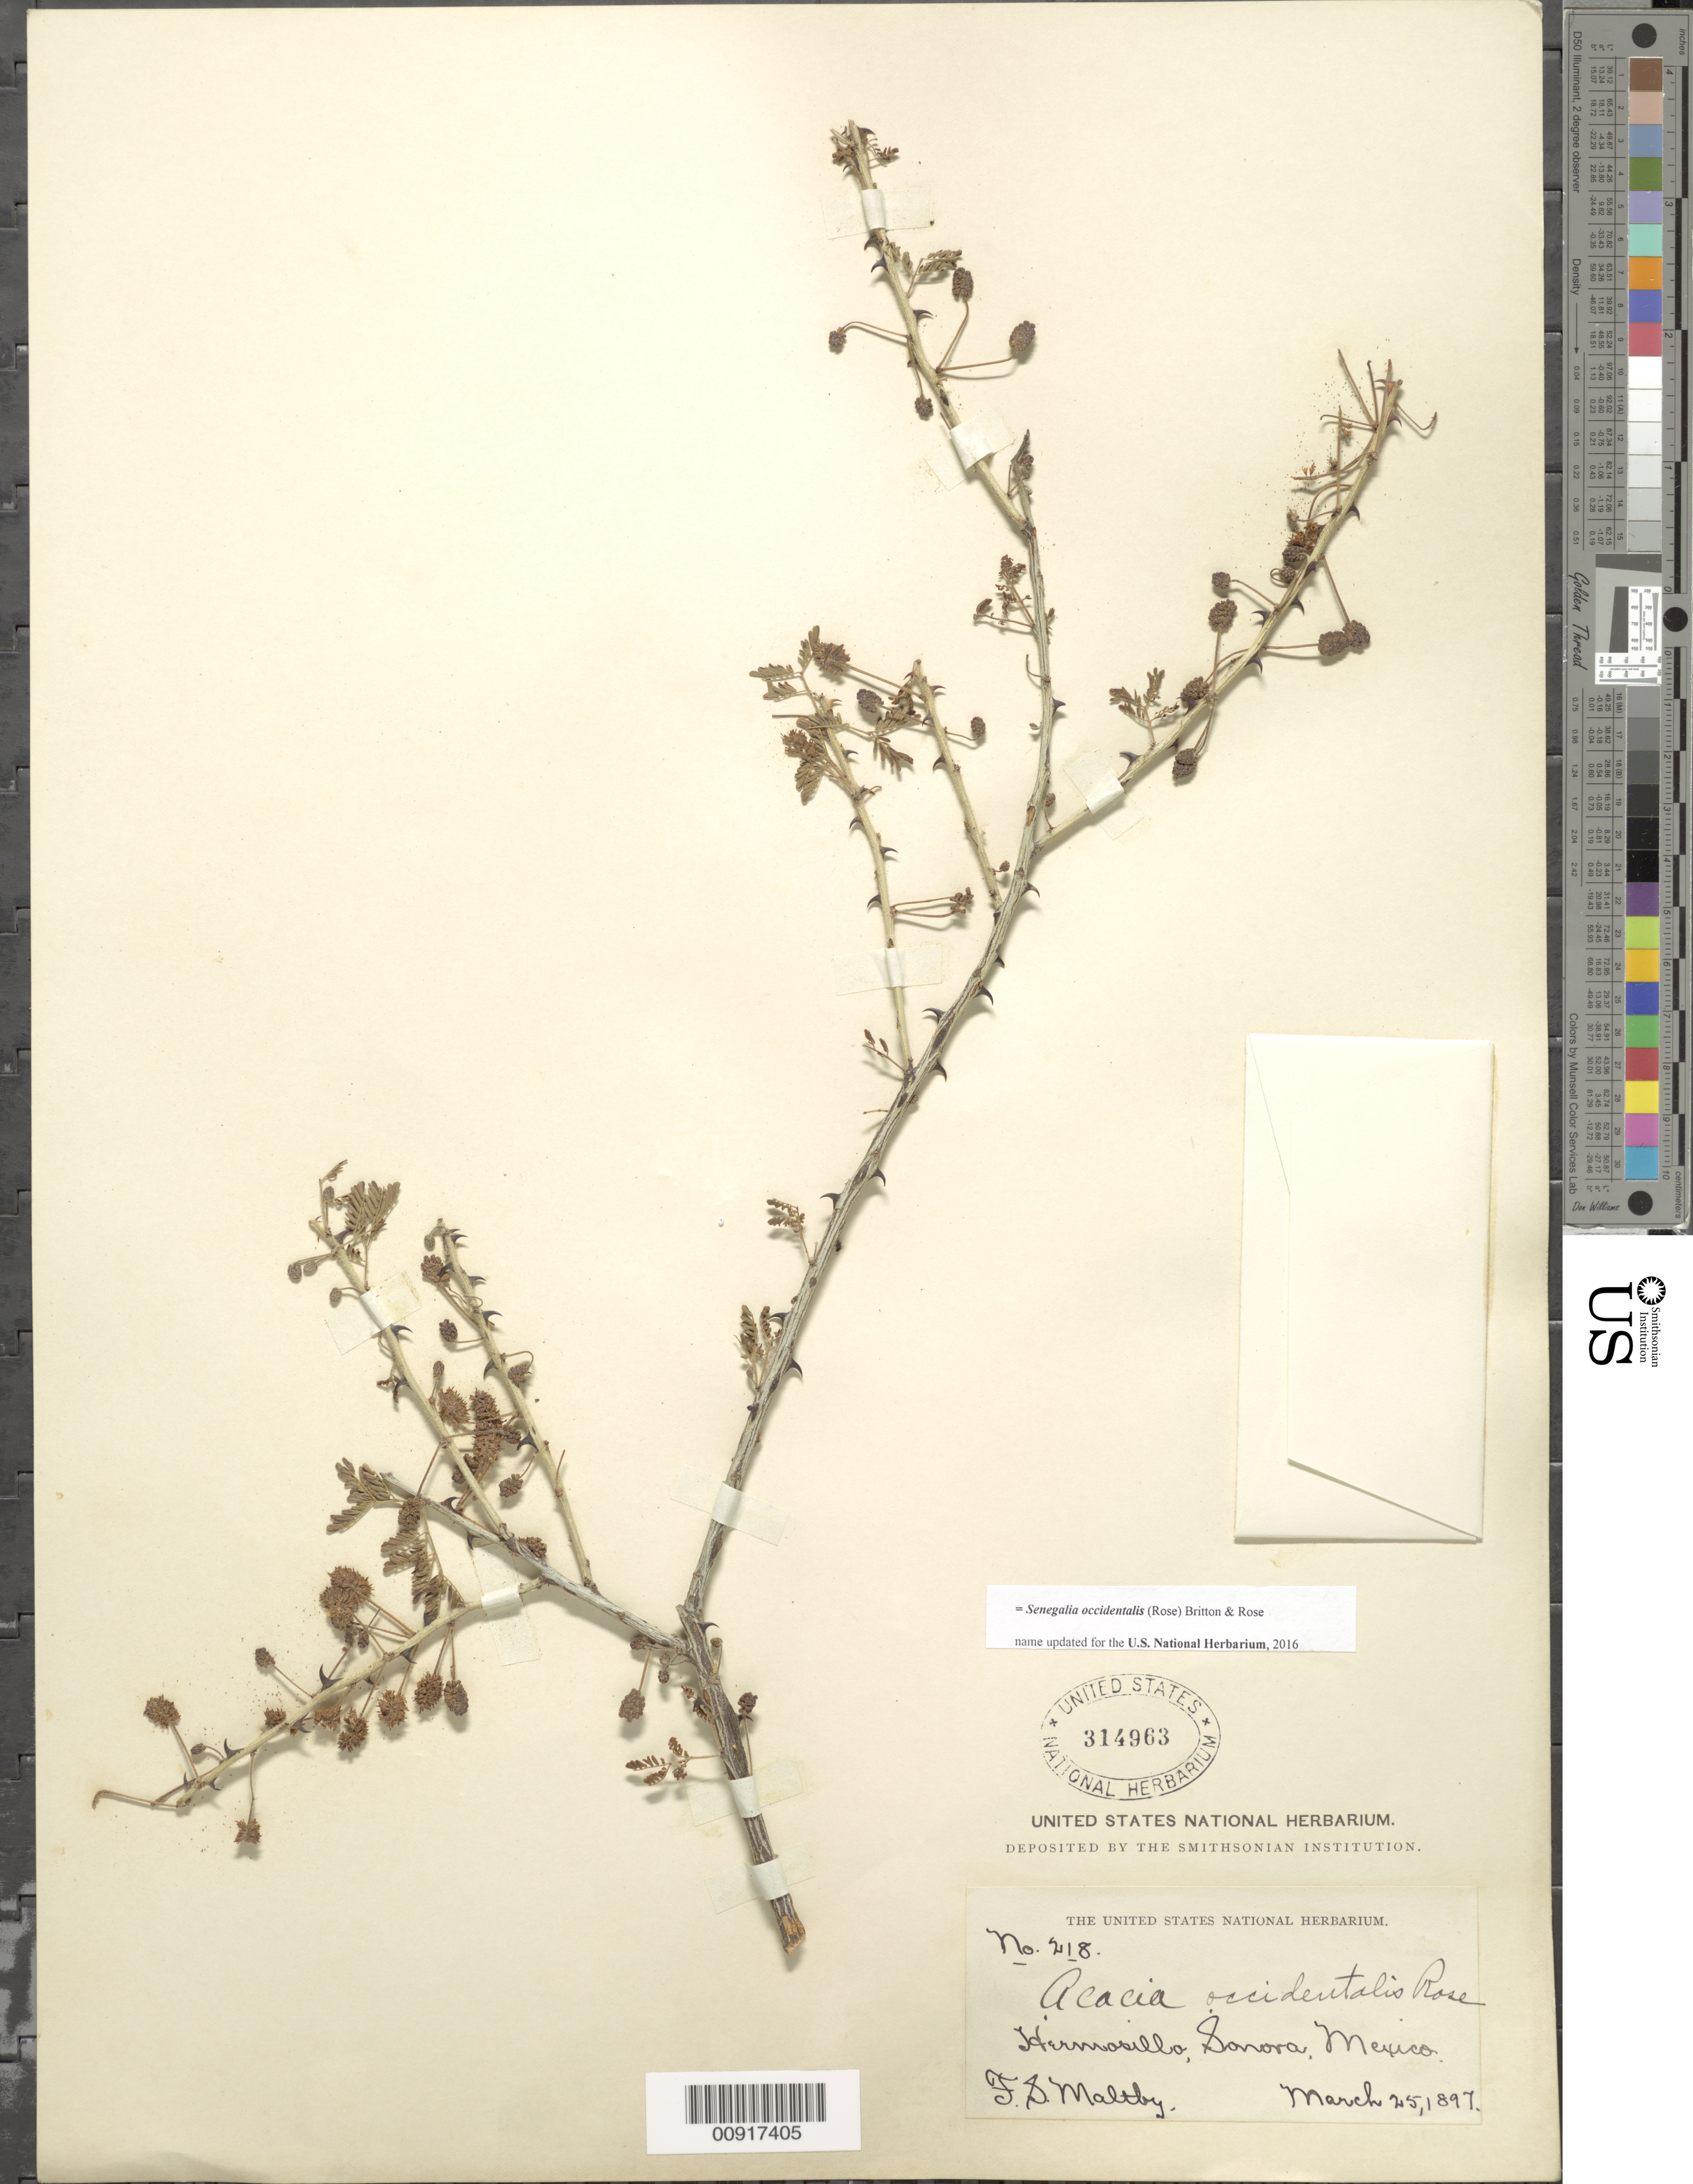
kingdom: Plantae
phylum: Tracheophyta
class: Magnoliopsida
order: Fabales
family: Fabaceae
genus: Senegalia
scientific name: Senegalia occidentalis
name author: (Rose) Britton & Rose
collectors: T. S. Maltby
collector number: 218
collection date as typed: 25 Mar 1897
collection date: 1897-03-25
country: Mexico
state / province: Sonora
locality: Hermosillo, Sonora.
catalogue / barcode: US 314963